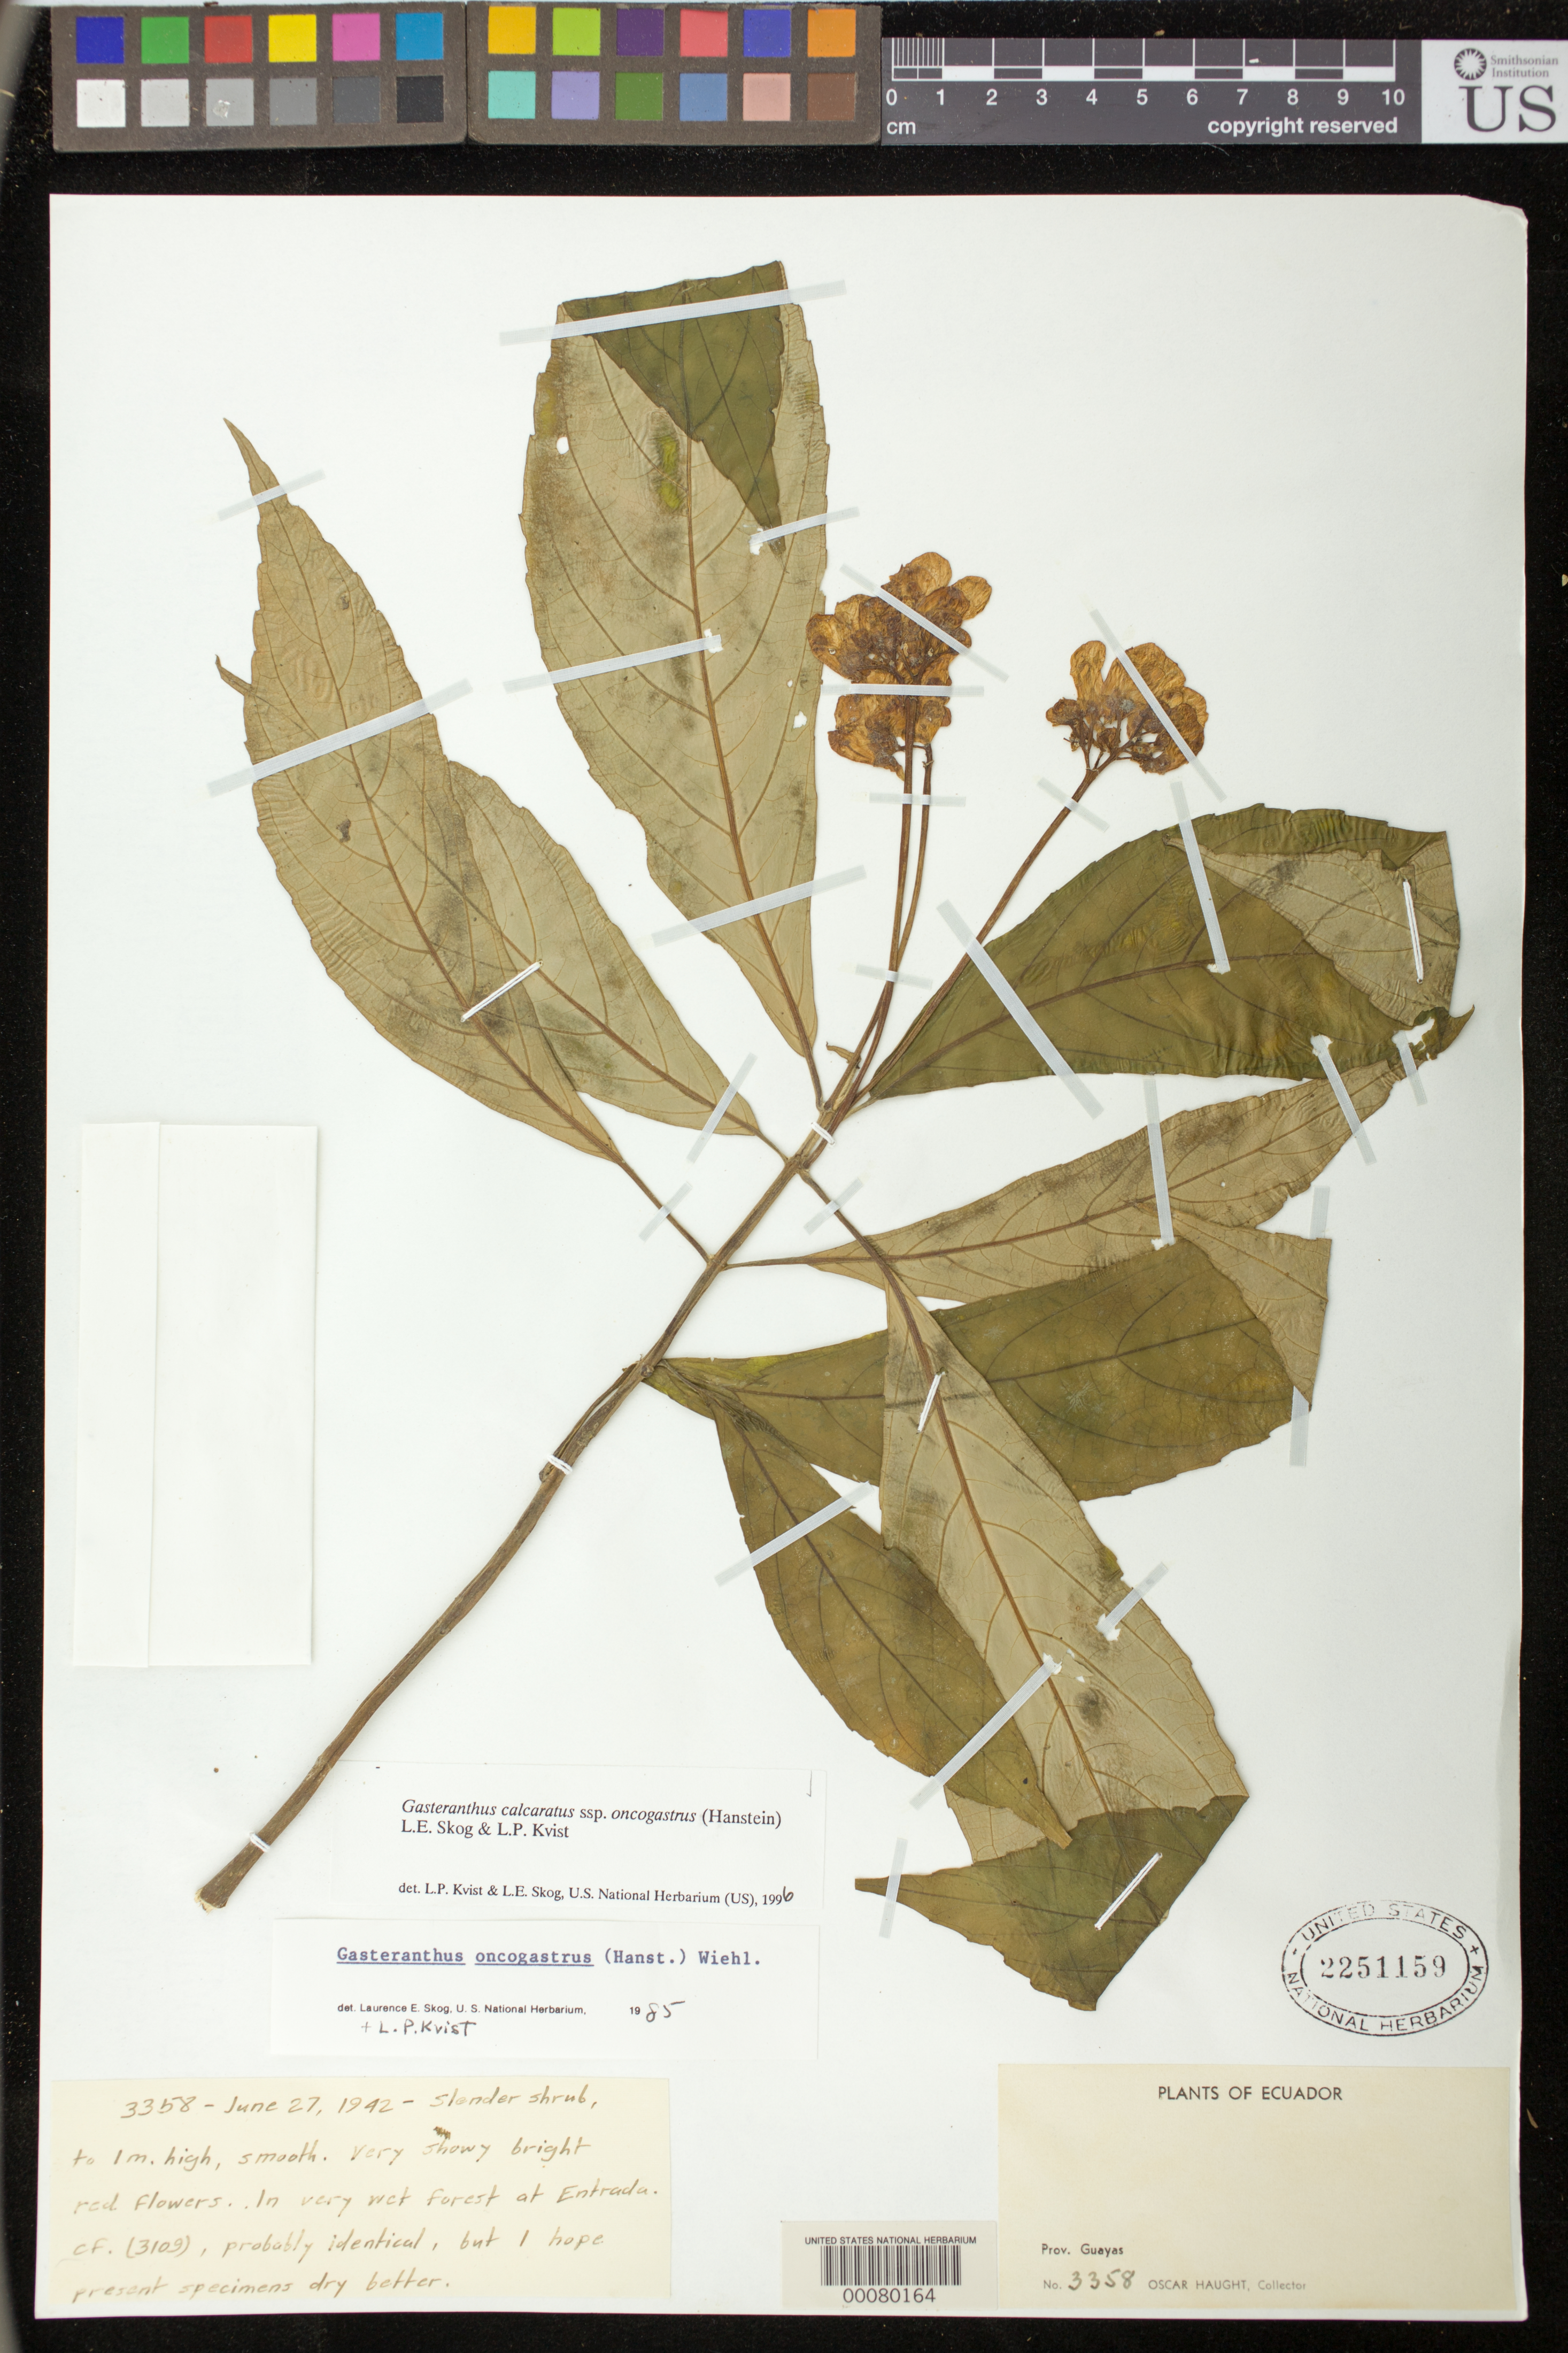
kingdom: Plantae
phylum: Tracheophyta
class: Magnoliopsida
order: Lamiales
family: Gesneriaceae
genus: Sinningia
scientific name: Sinningia incarnata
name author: (Aubl.) D.L. Denham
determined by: Skog, Laurence E.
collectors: O. L. Haught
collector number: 3358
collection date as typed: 27 Jun 1942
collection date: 1942-06-27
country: Ecuador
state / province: Guayas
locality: Forest at Entrada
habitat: In very wet forest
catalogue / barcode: US 2251159